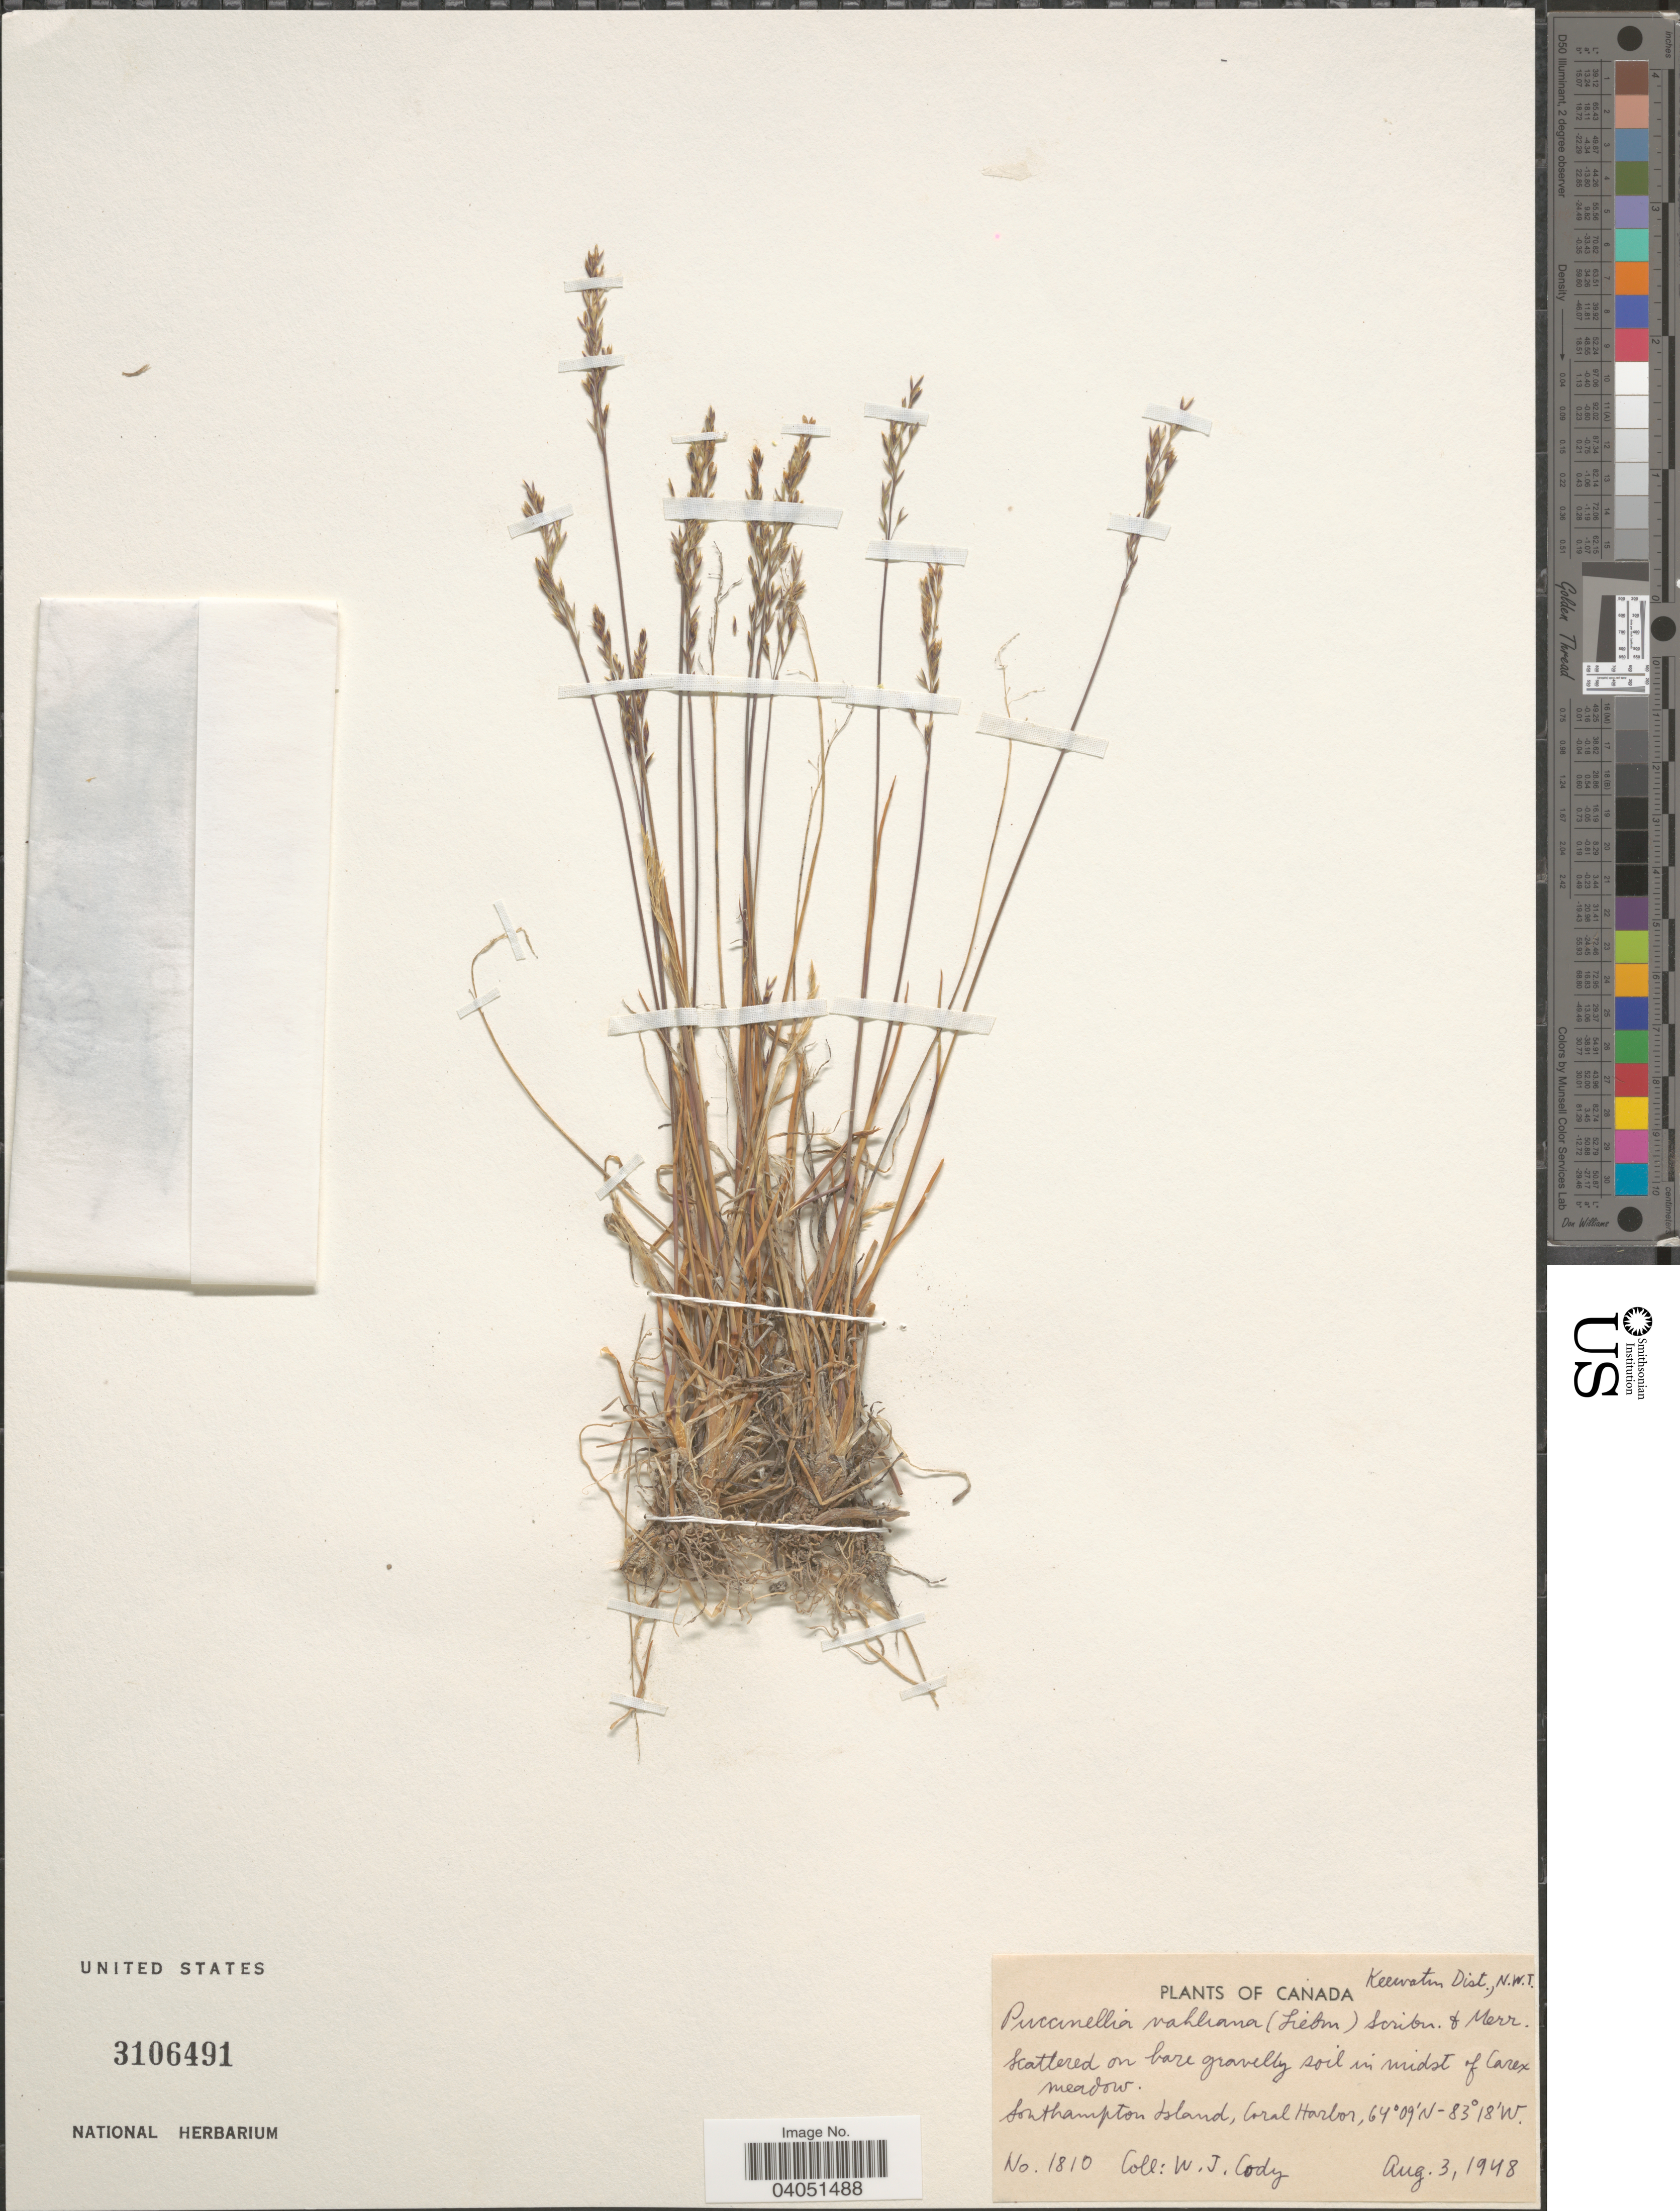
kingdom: Plantae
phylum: Tracheophyta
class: Liliopsida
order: Poales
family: Poaceae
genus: Puccinellia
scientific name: Puccinellia vahliana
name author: (Lange) Fernald & Weath.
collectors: W. Cody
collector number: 1810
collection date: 1948-08-03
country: Canada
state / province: Northwest Territories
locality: Keewatin Dist. On bare gravelly soil in midst of Carex meadow. Southampton Island, Coral Harbor.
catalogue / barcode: US 3106491